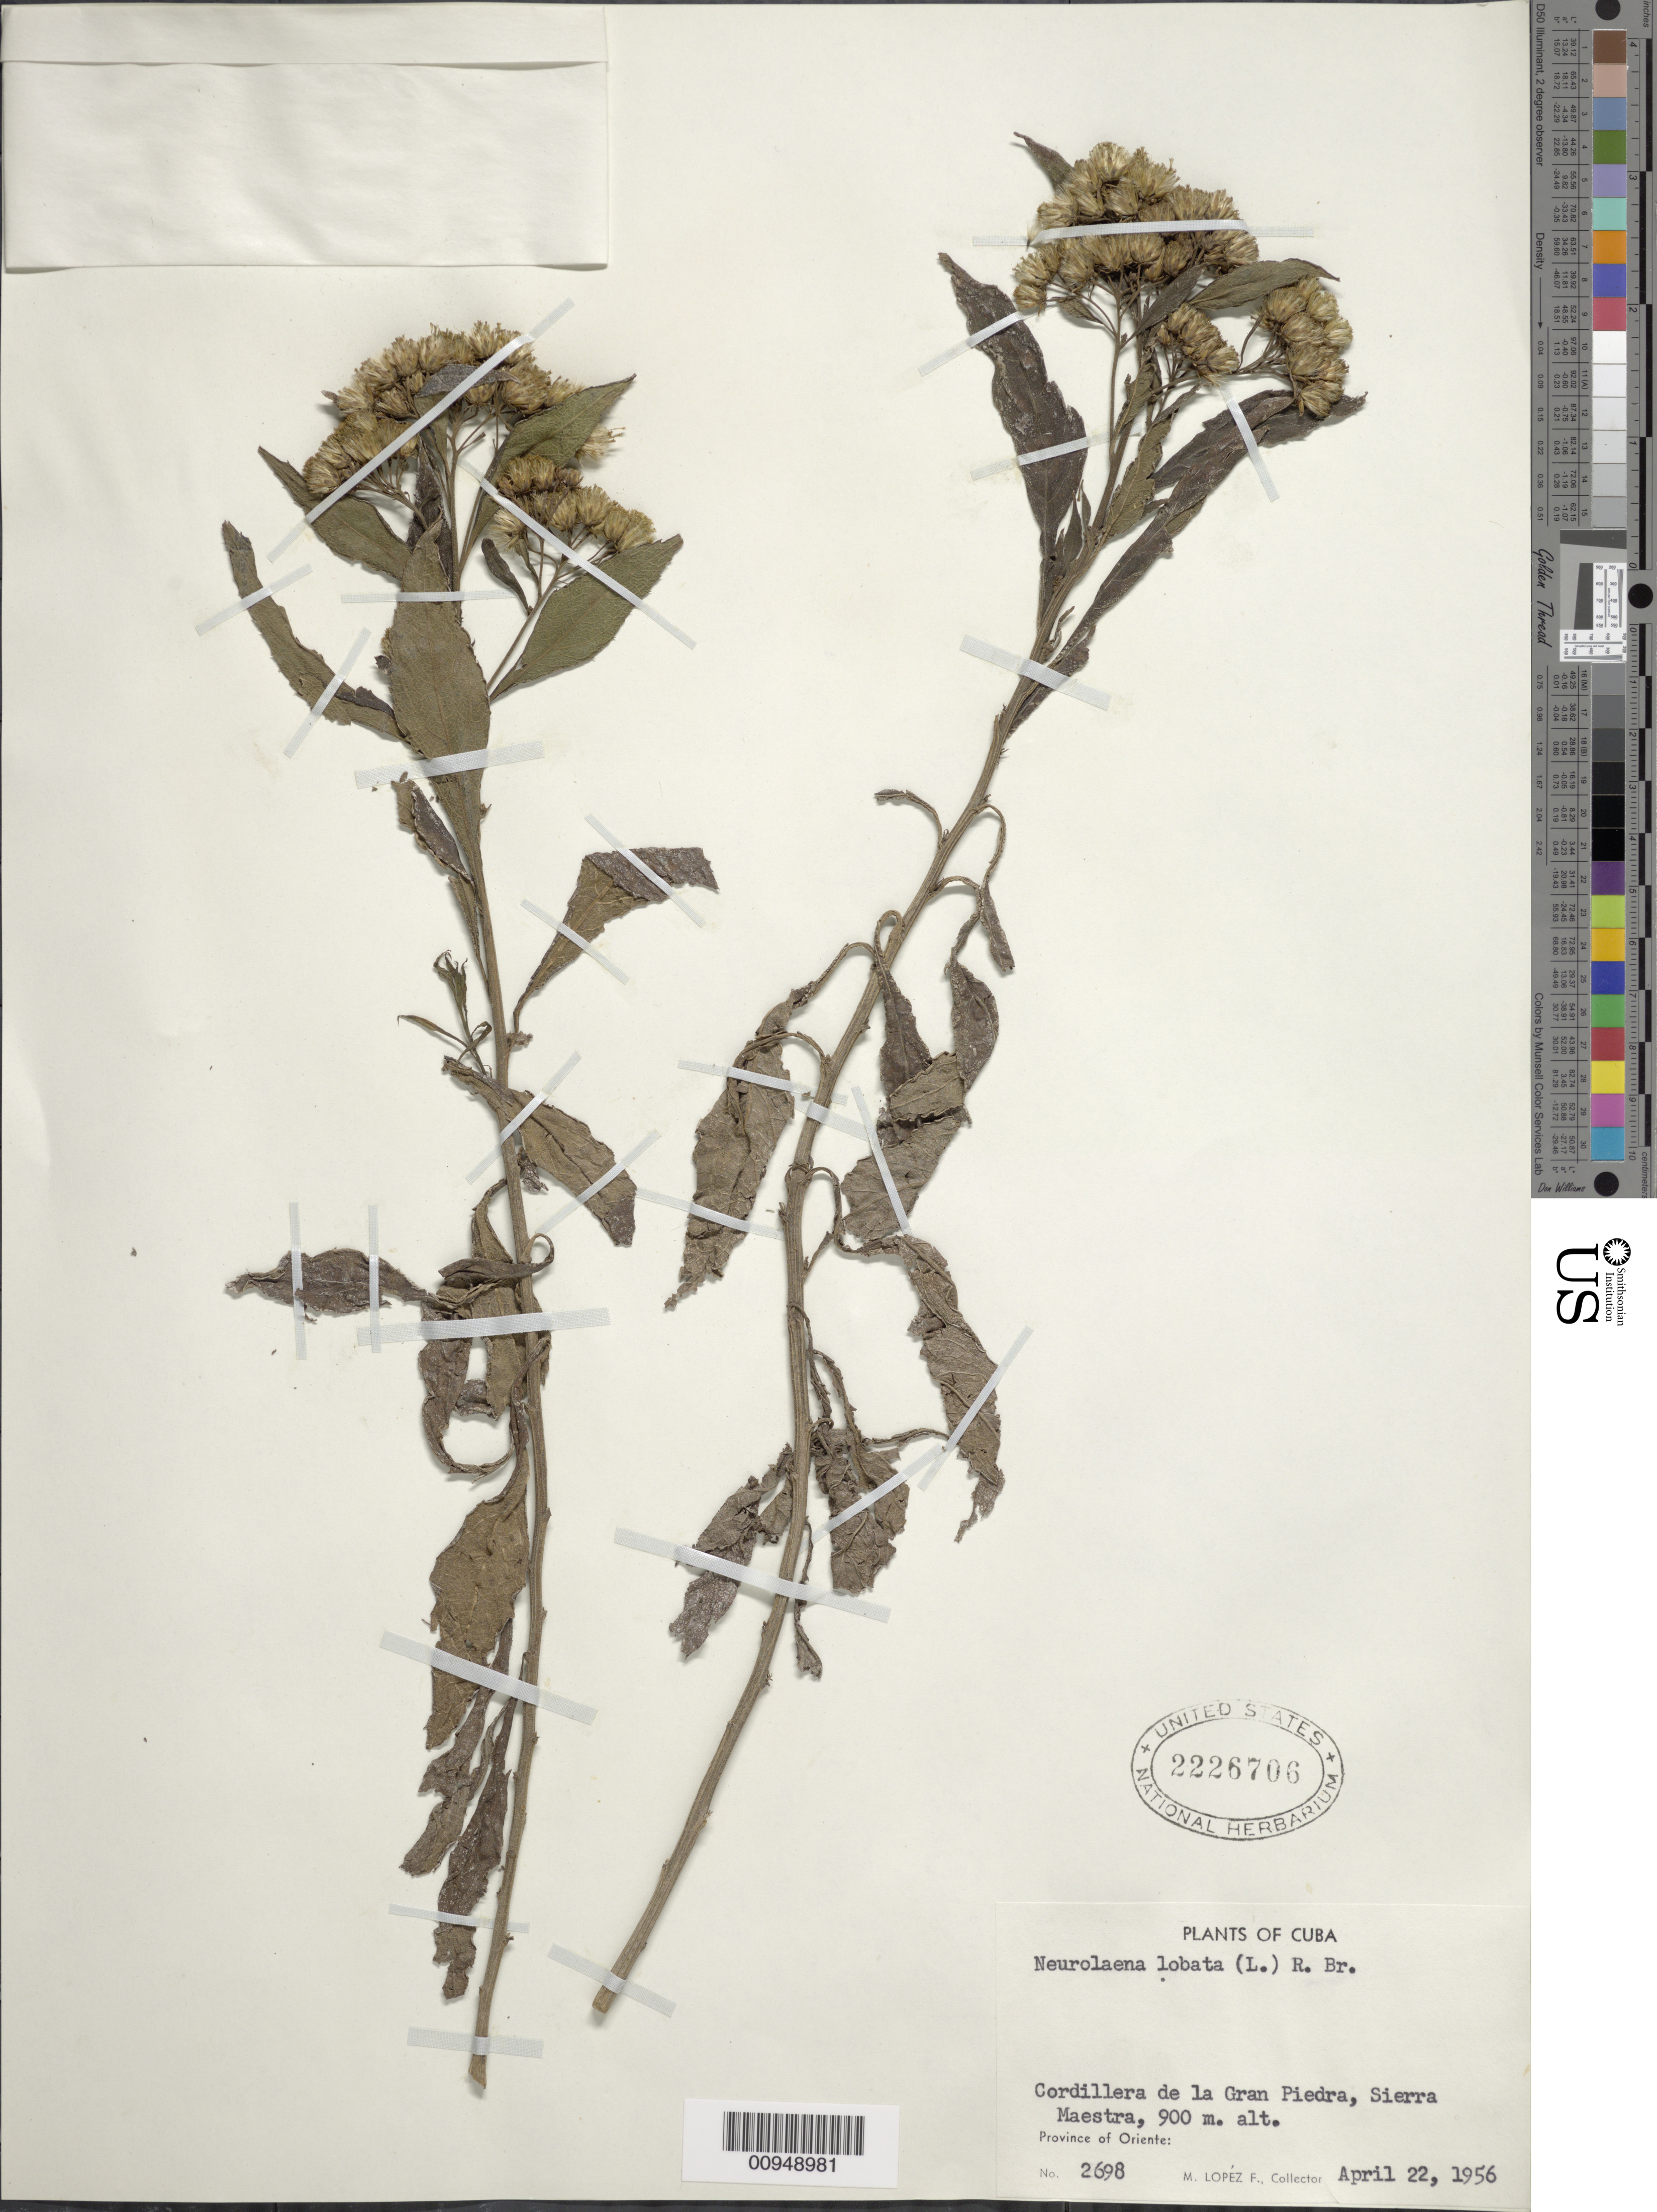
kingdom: Plantae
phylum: Tracheophyta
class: Magnoliopsida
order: Asterales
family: Asteraceae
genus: Neurolaena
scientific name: Neurolaena lobata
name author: (L.) R. Br. ex Cass.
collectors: M. López Figueiras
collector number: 2698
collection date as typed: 22 Apr 1956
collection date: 1956-04-22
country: Cuba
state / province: Oriente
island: Cuba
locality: Cordillera de la Gran Piedra, Sierra Maestra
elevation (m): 900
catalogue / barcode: US 2226706